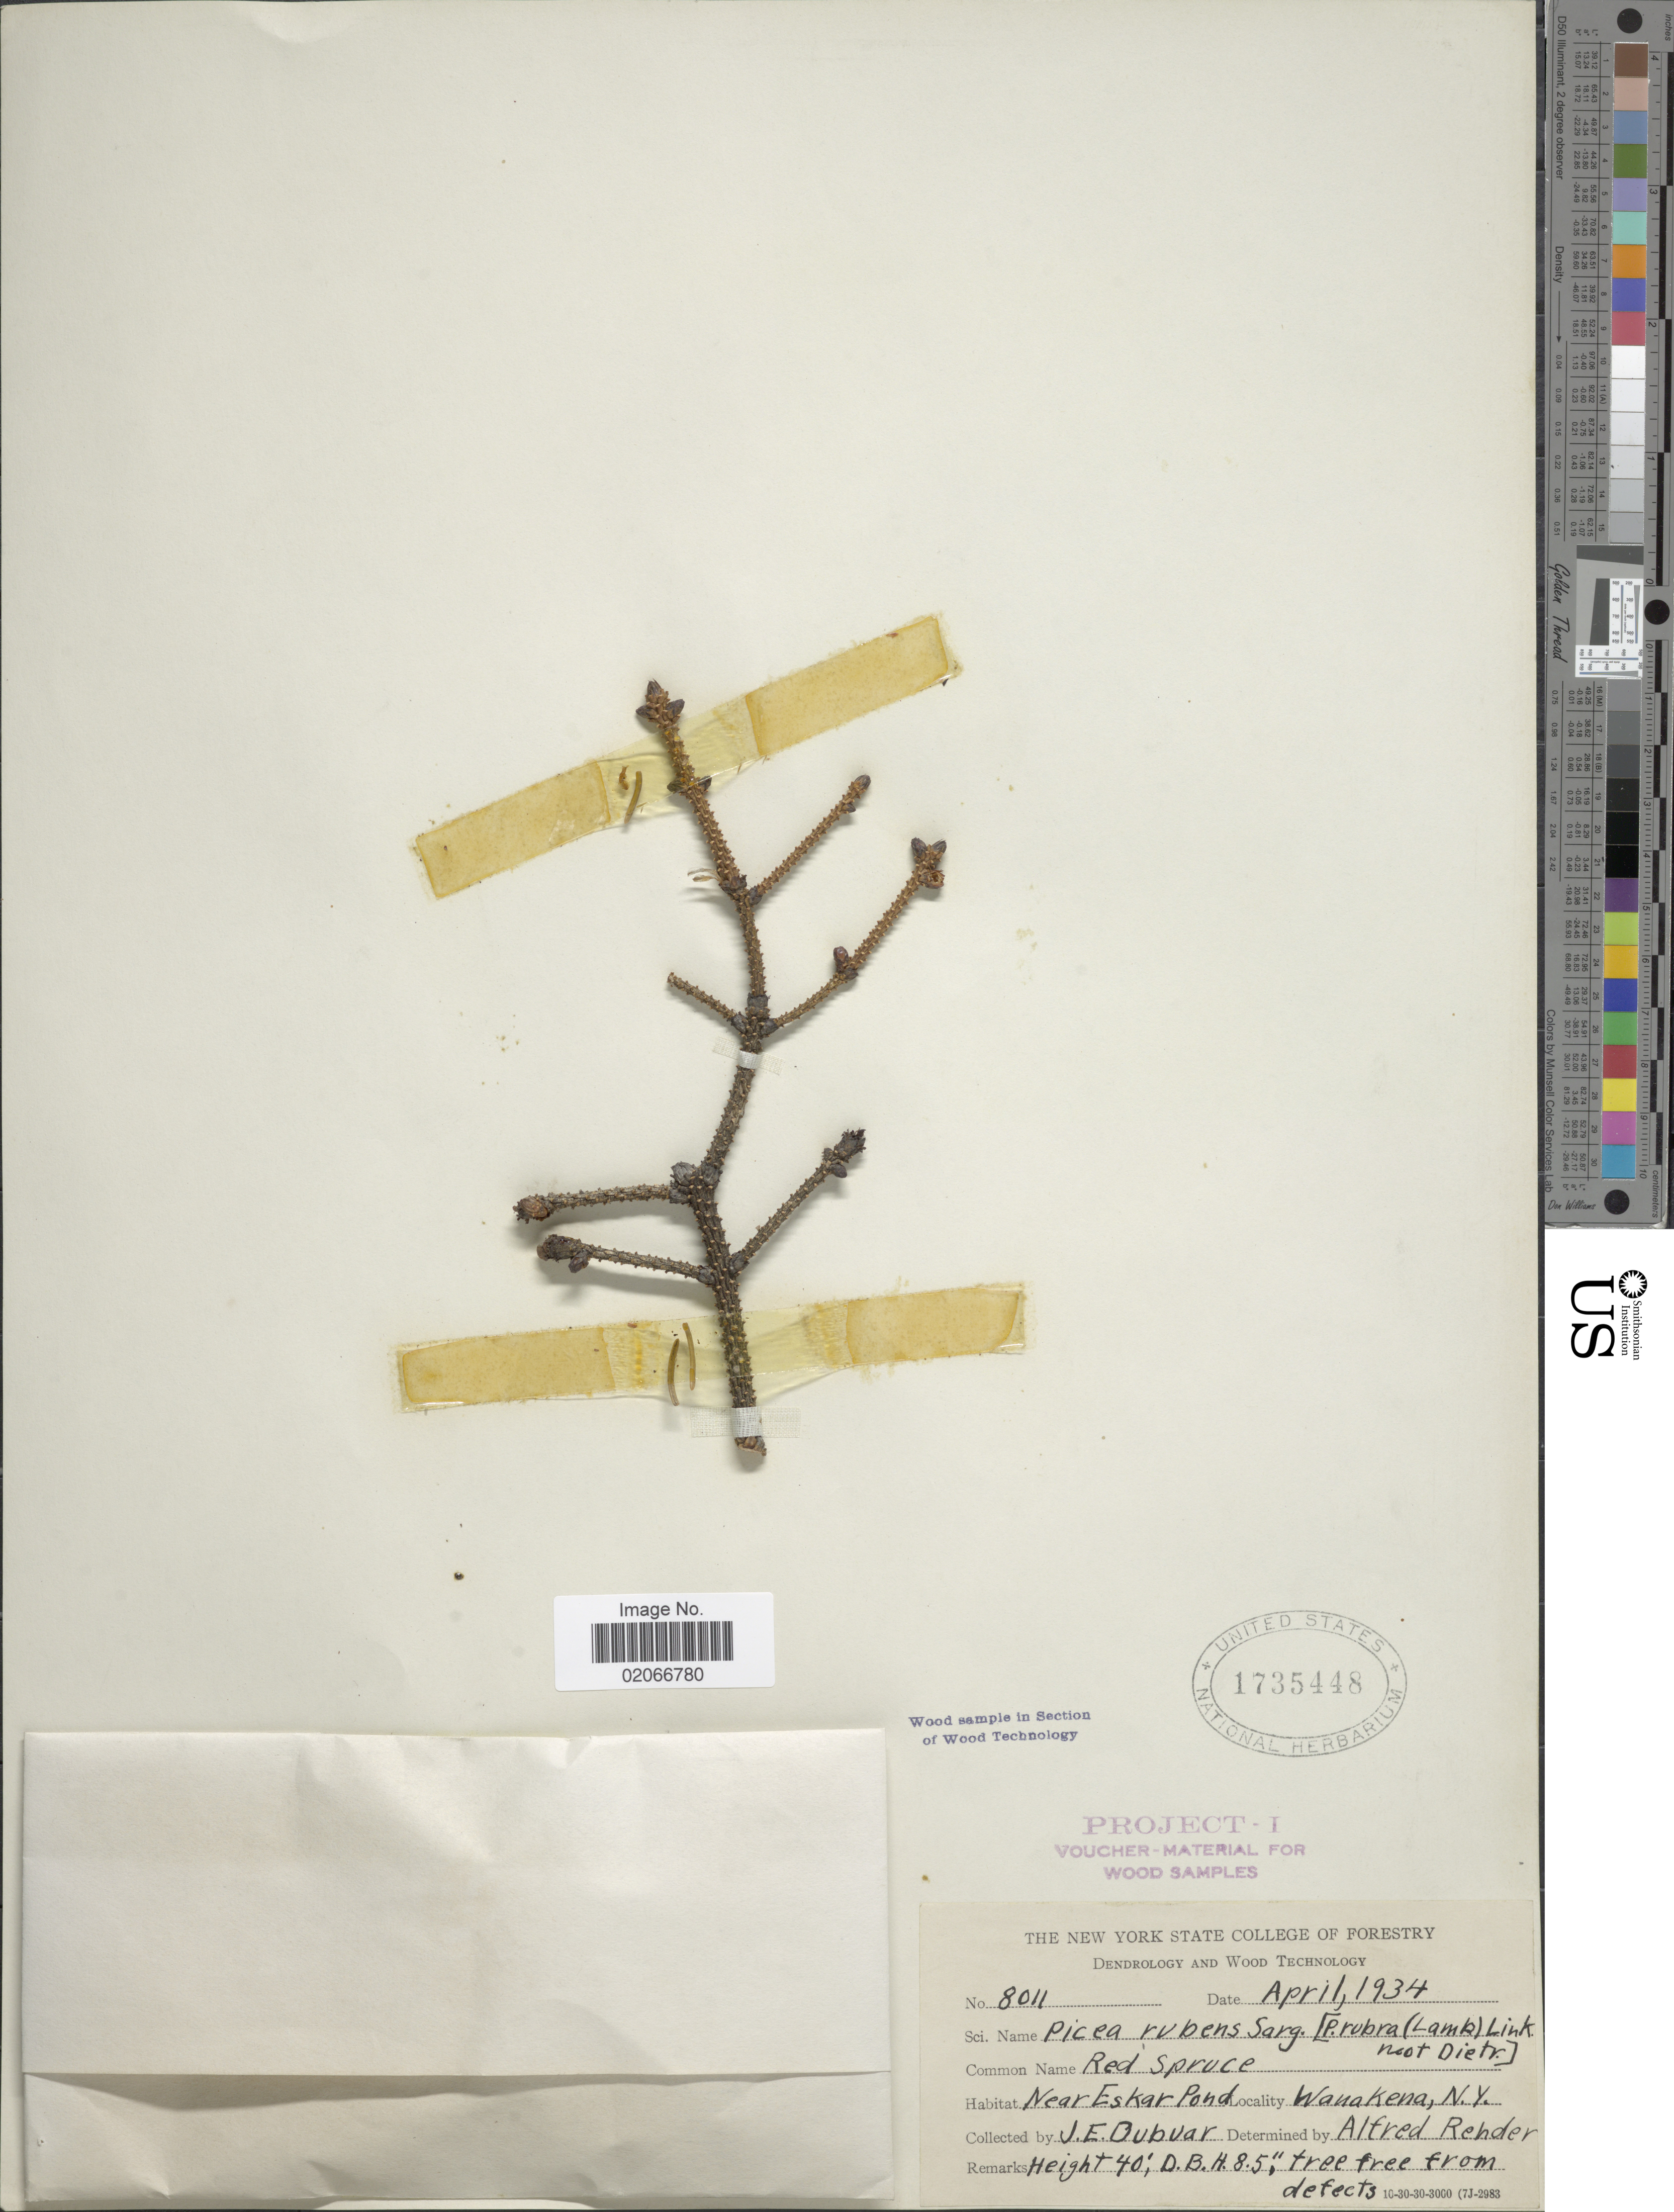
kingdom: Plantae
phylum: Tracheophyta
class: Pinopsida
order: Pinales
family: Pinaceae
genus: Picea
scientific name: Picea rubens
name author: Sarg.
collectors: J. Dubuar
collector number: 8011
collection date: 1934-04-01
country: United States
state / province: New York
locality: Near Eskar Pond, Wanakena, N.Y.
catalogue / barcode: US 1735448